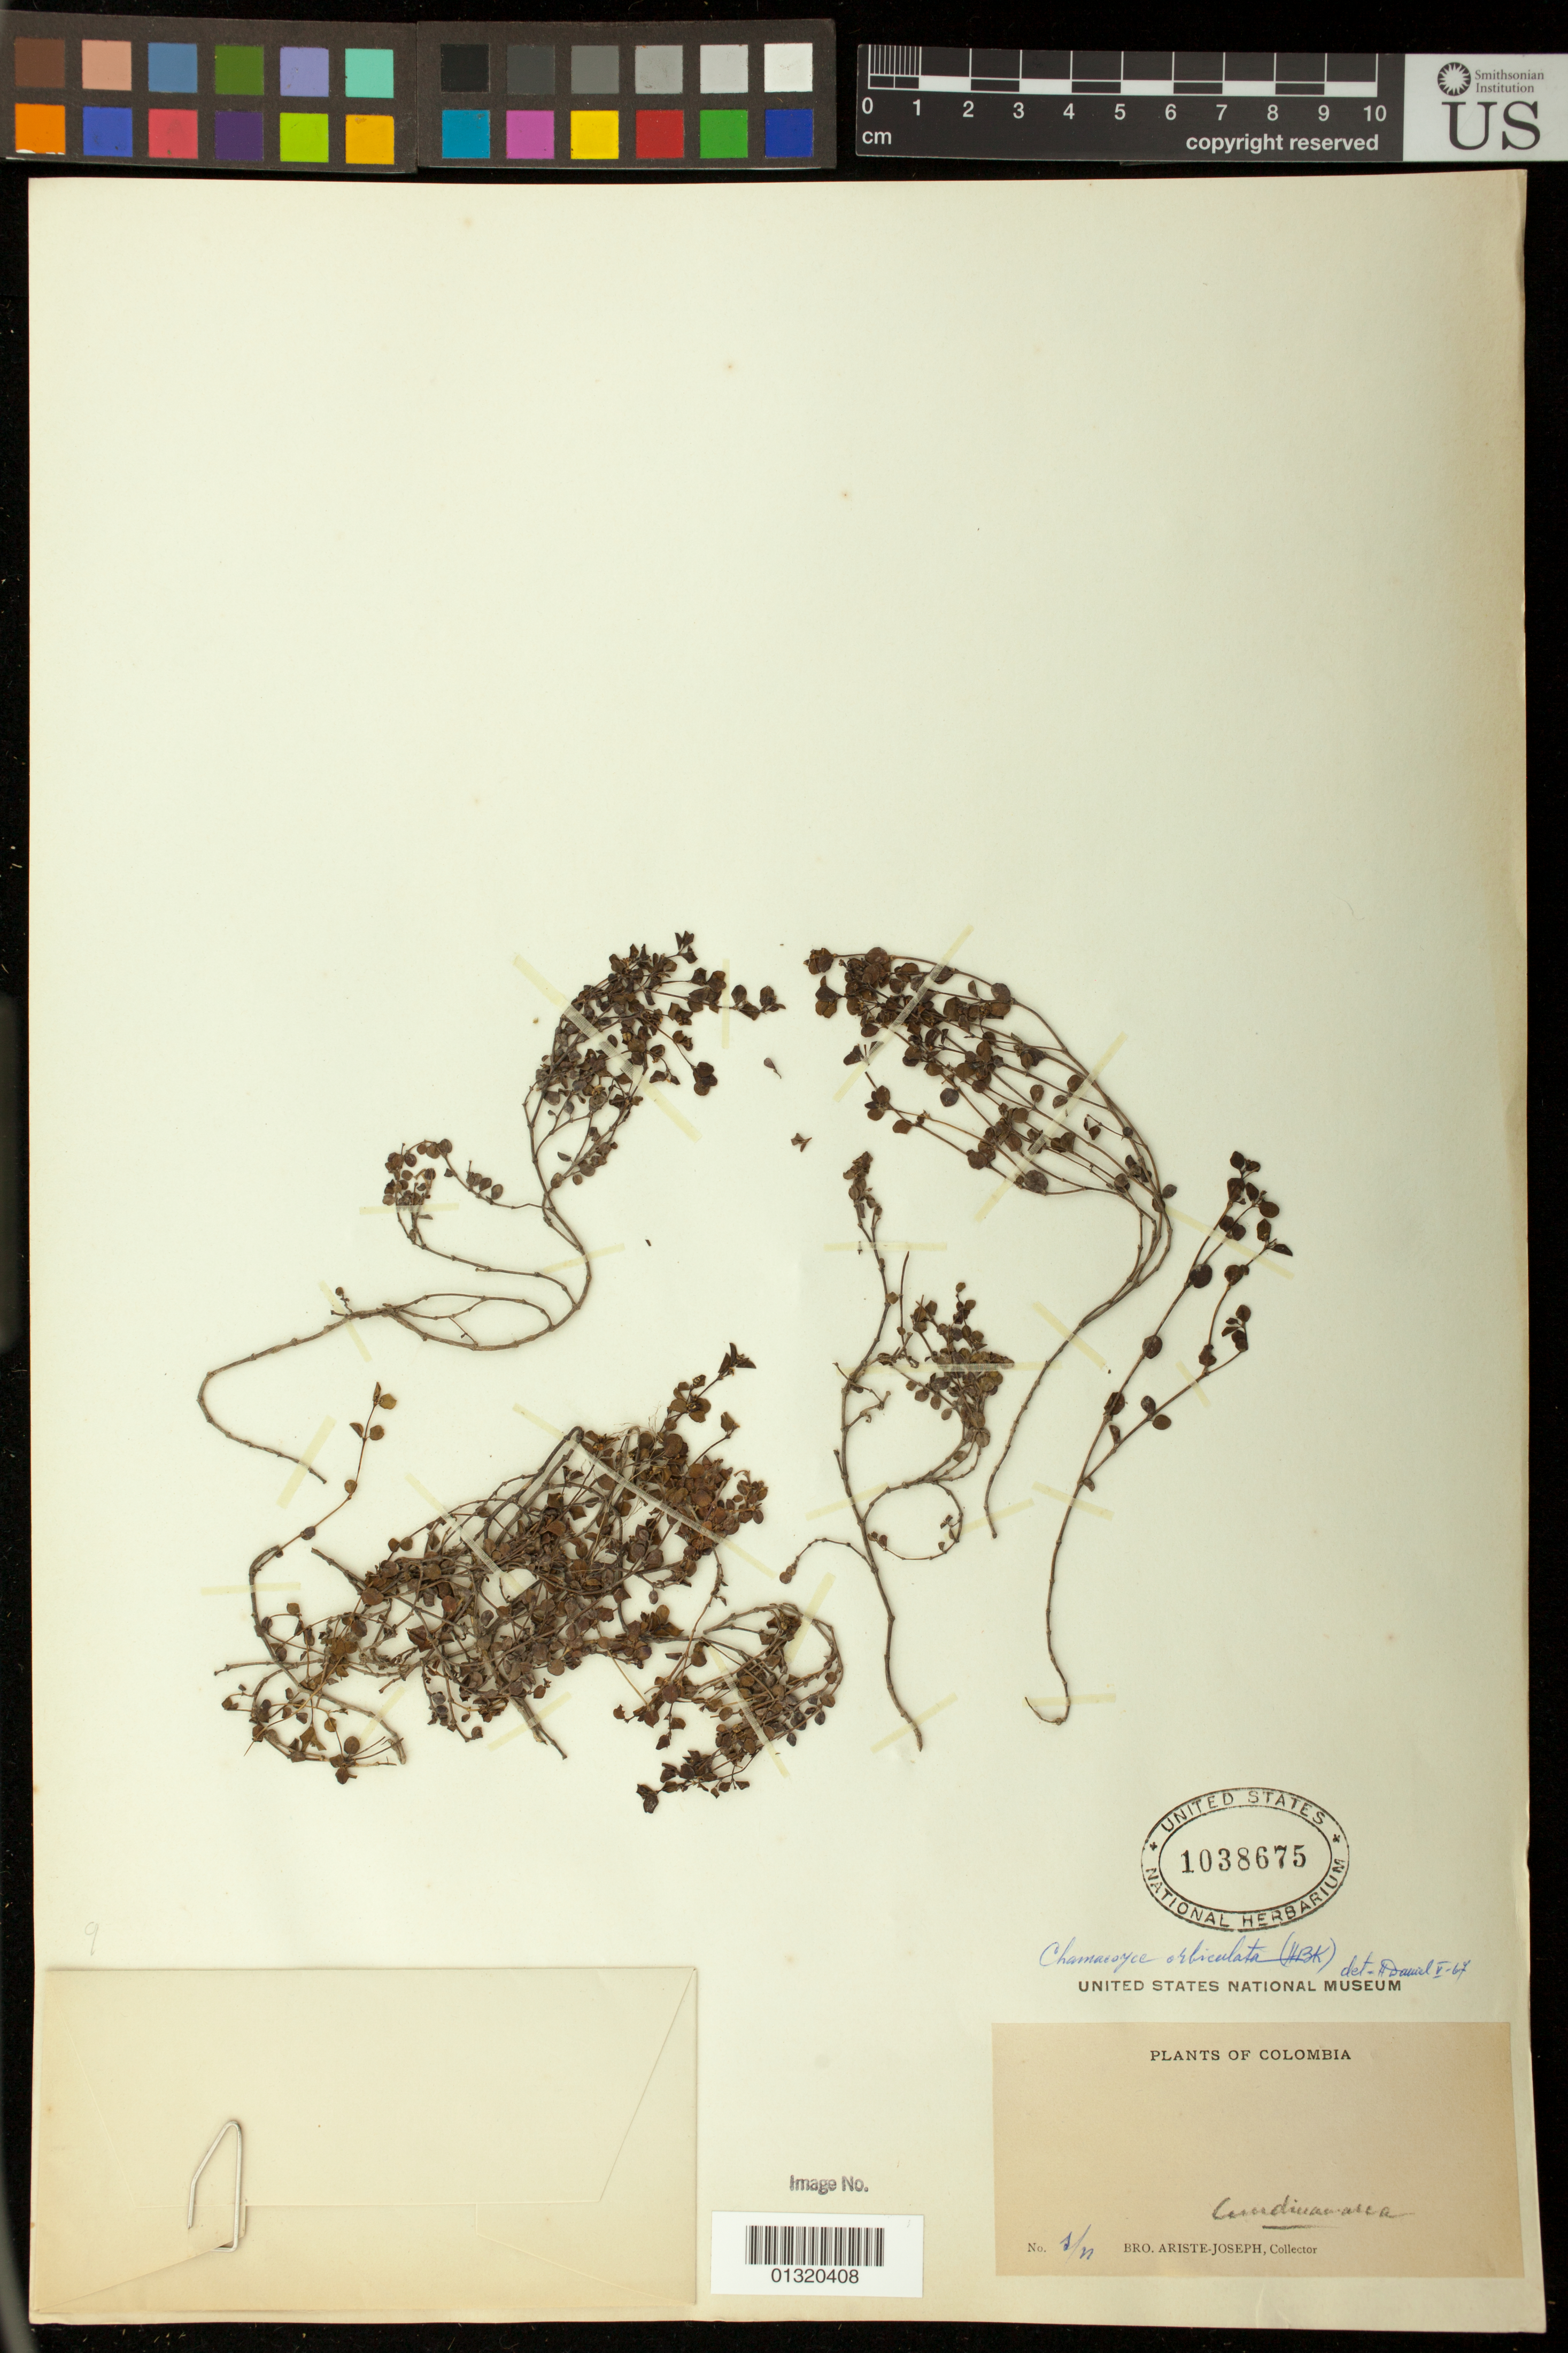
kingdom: Plantae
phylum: Tracheophyta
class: Magnoliopsida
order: Malpighiales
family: Euphorbiaceae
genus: Euphorbia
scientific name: Euphorbia orbiculata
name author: Kunth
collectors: Bro. Ariste-Joseph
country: Colombia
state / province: Cundinamarca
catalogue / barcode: US 1038675